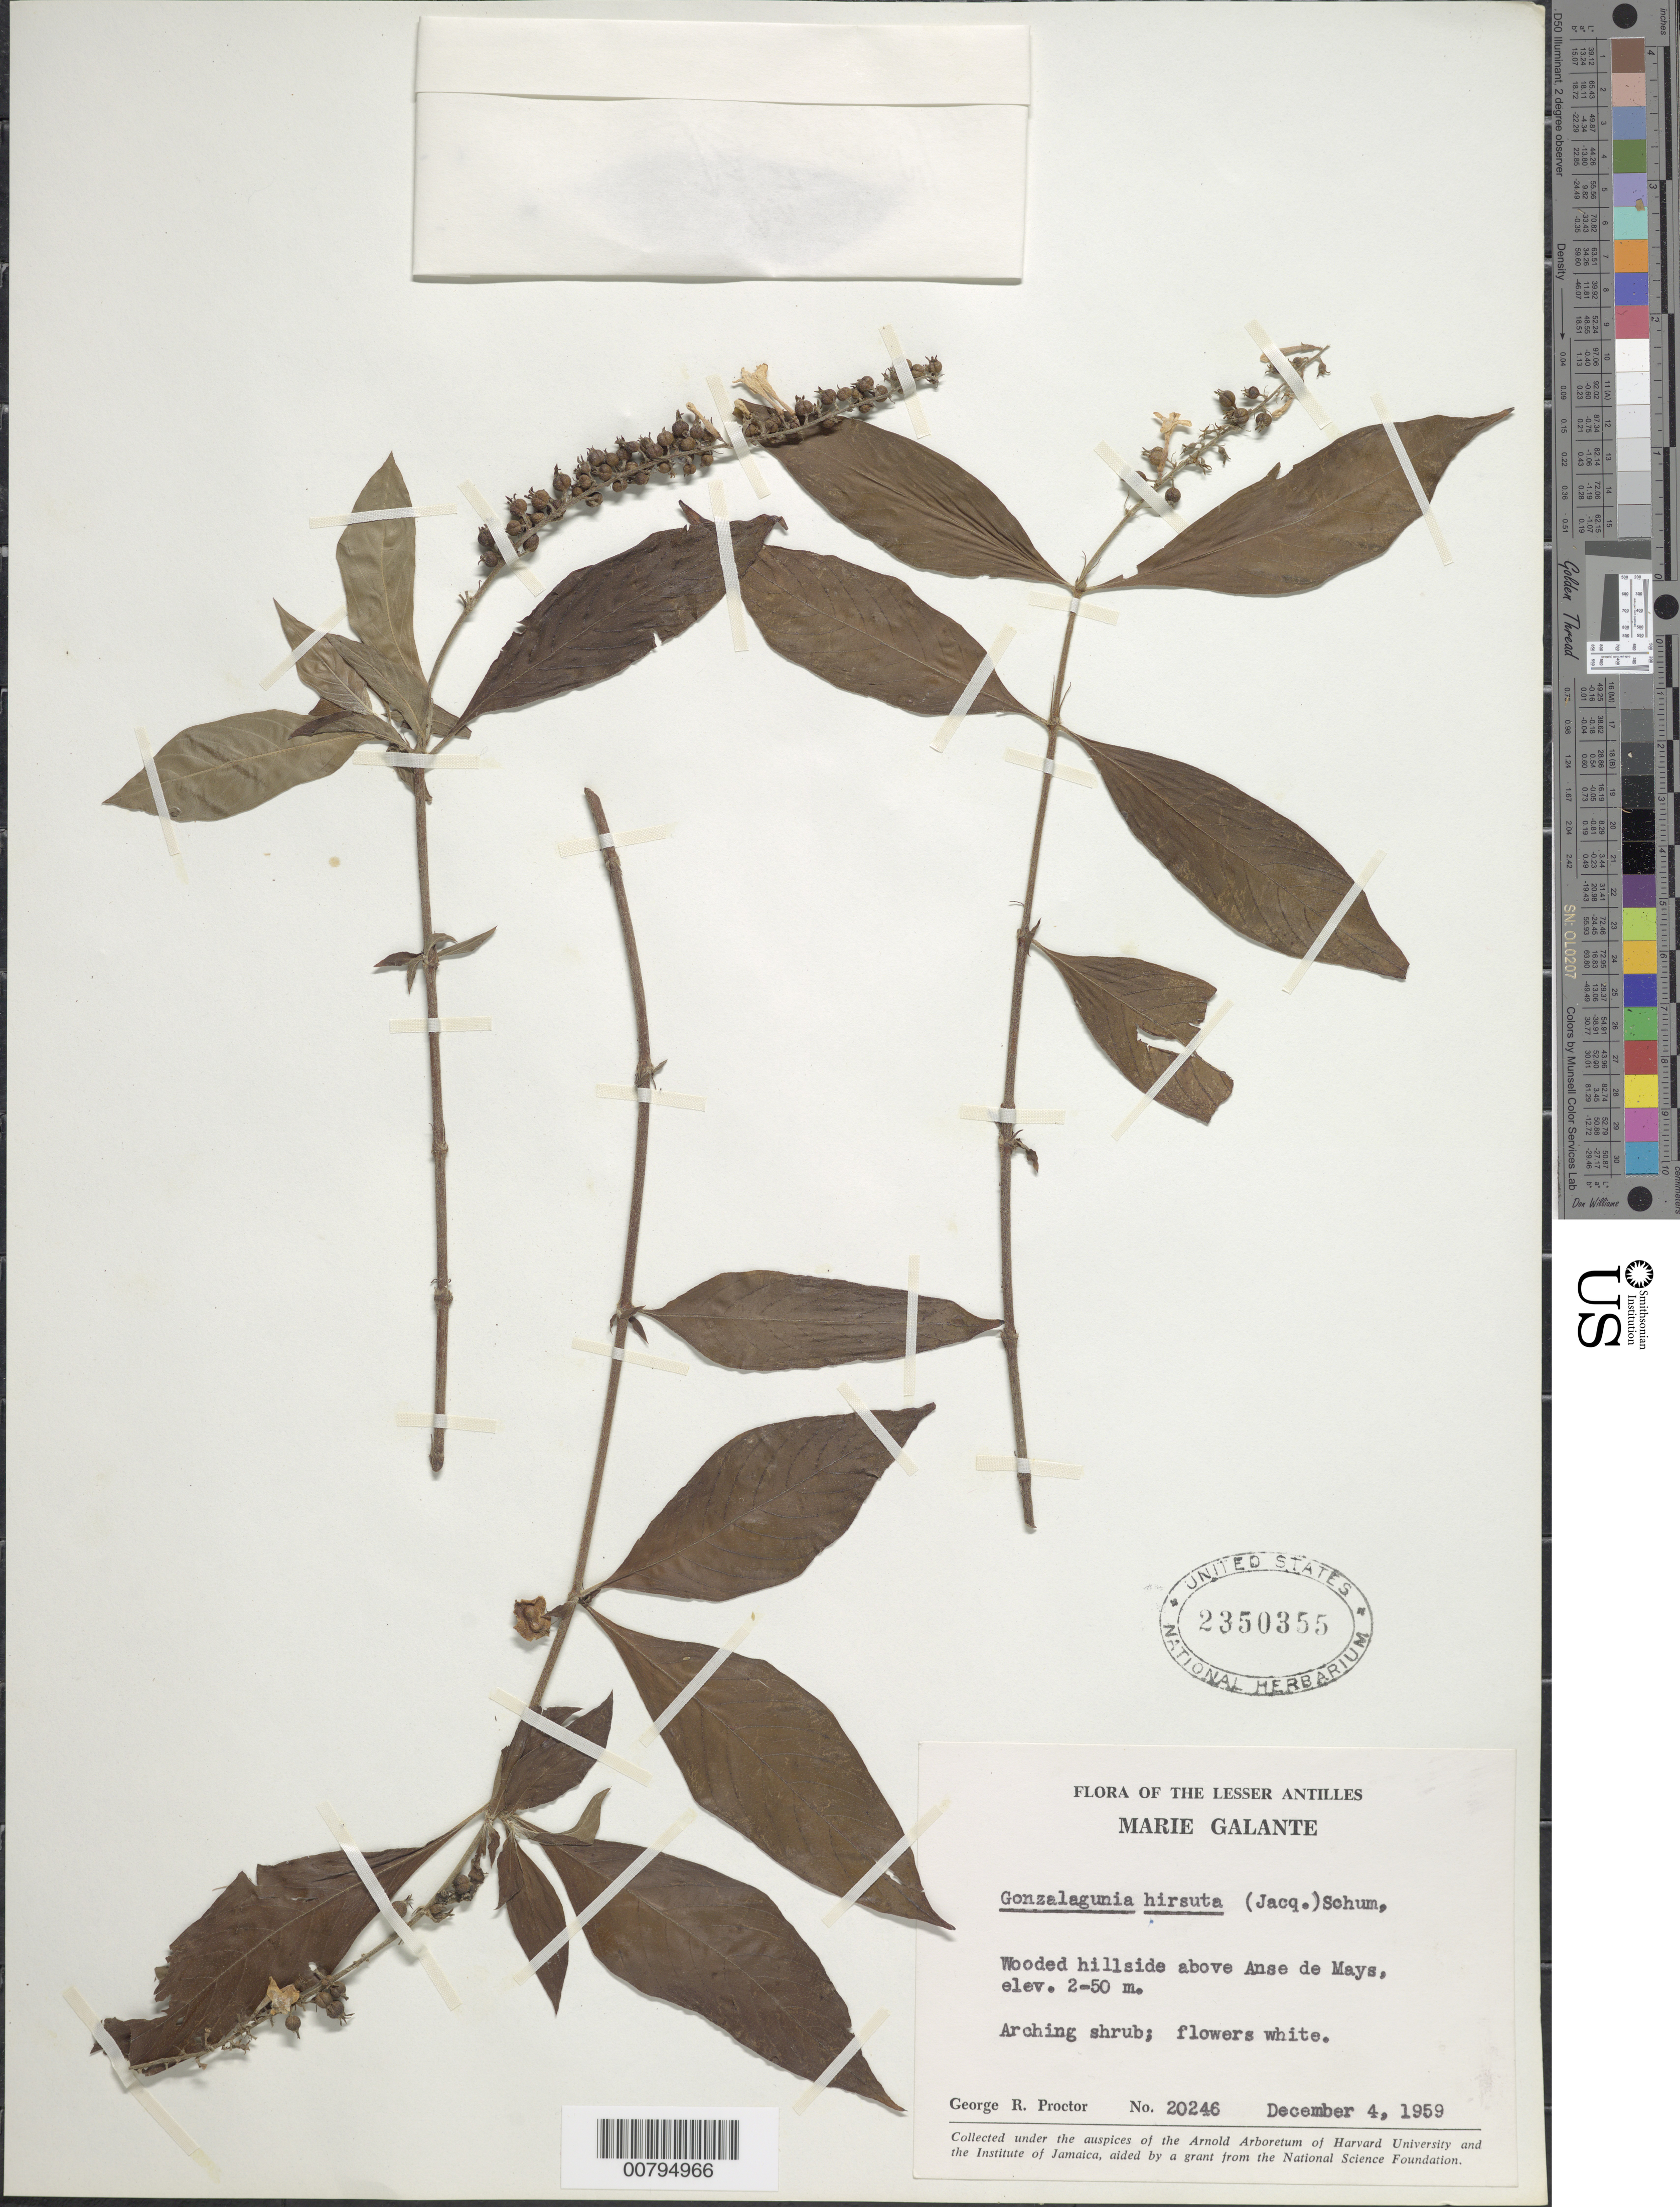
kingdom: Plantae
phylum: Tracheophyta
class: Magnoliopsida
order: Gentianales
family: Rubiaceae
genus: Gonzalagunia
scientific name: Gonzalagunia hirsuta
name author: Schum.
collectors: G. R. Proctor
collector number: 20246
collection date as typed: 04 Dec 1959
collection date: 1959-12-04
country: Guadeloupe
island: Marie Galante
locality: Hillside above Anse de Mays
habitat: Wooded hillside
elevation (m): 2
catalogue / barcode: US 2350355